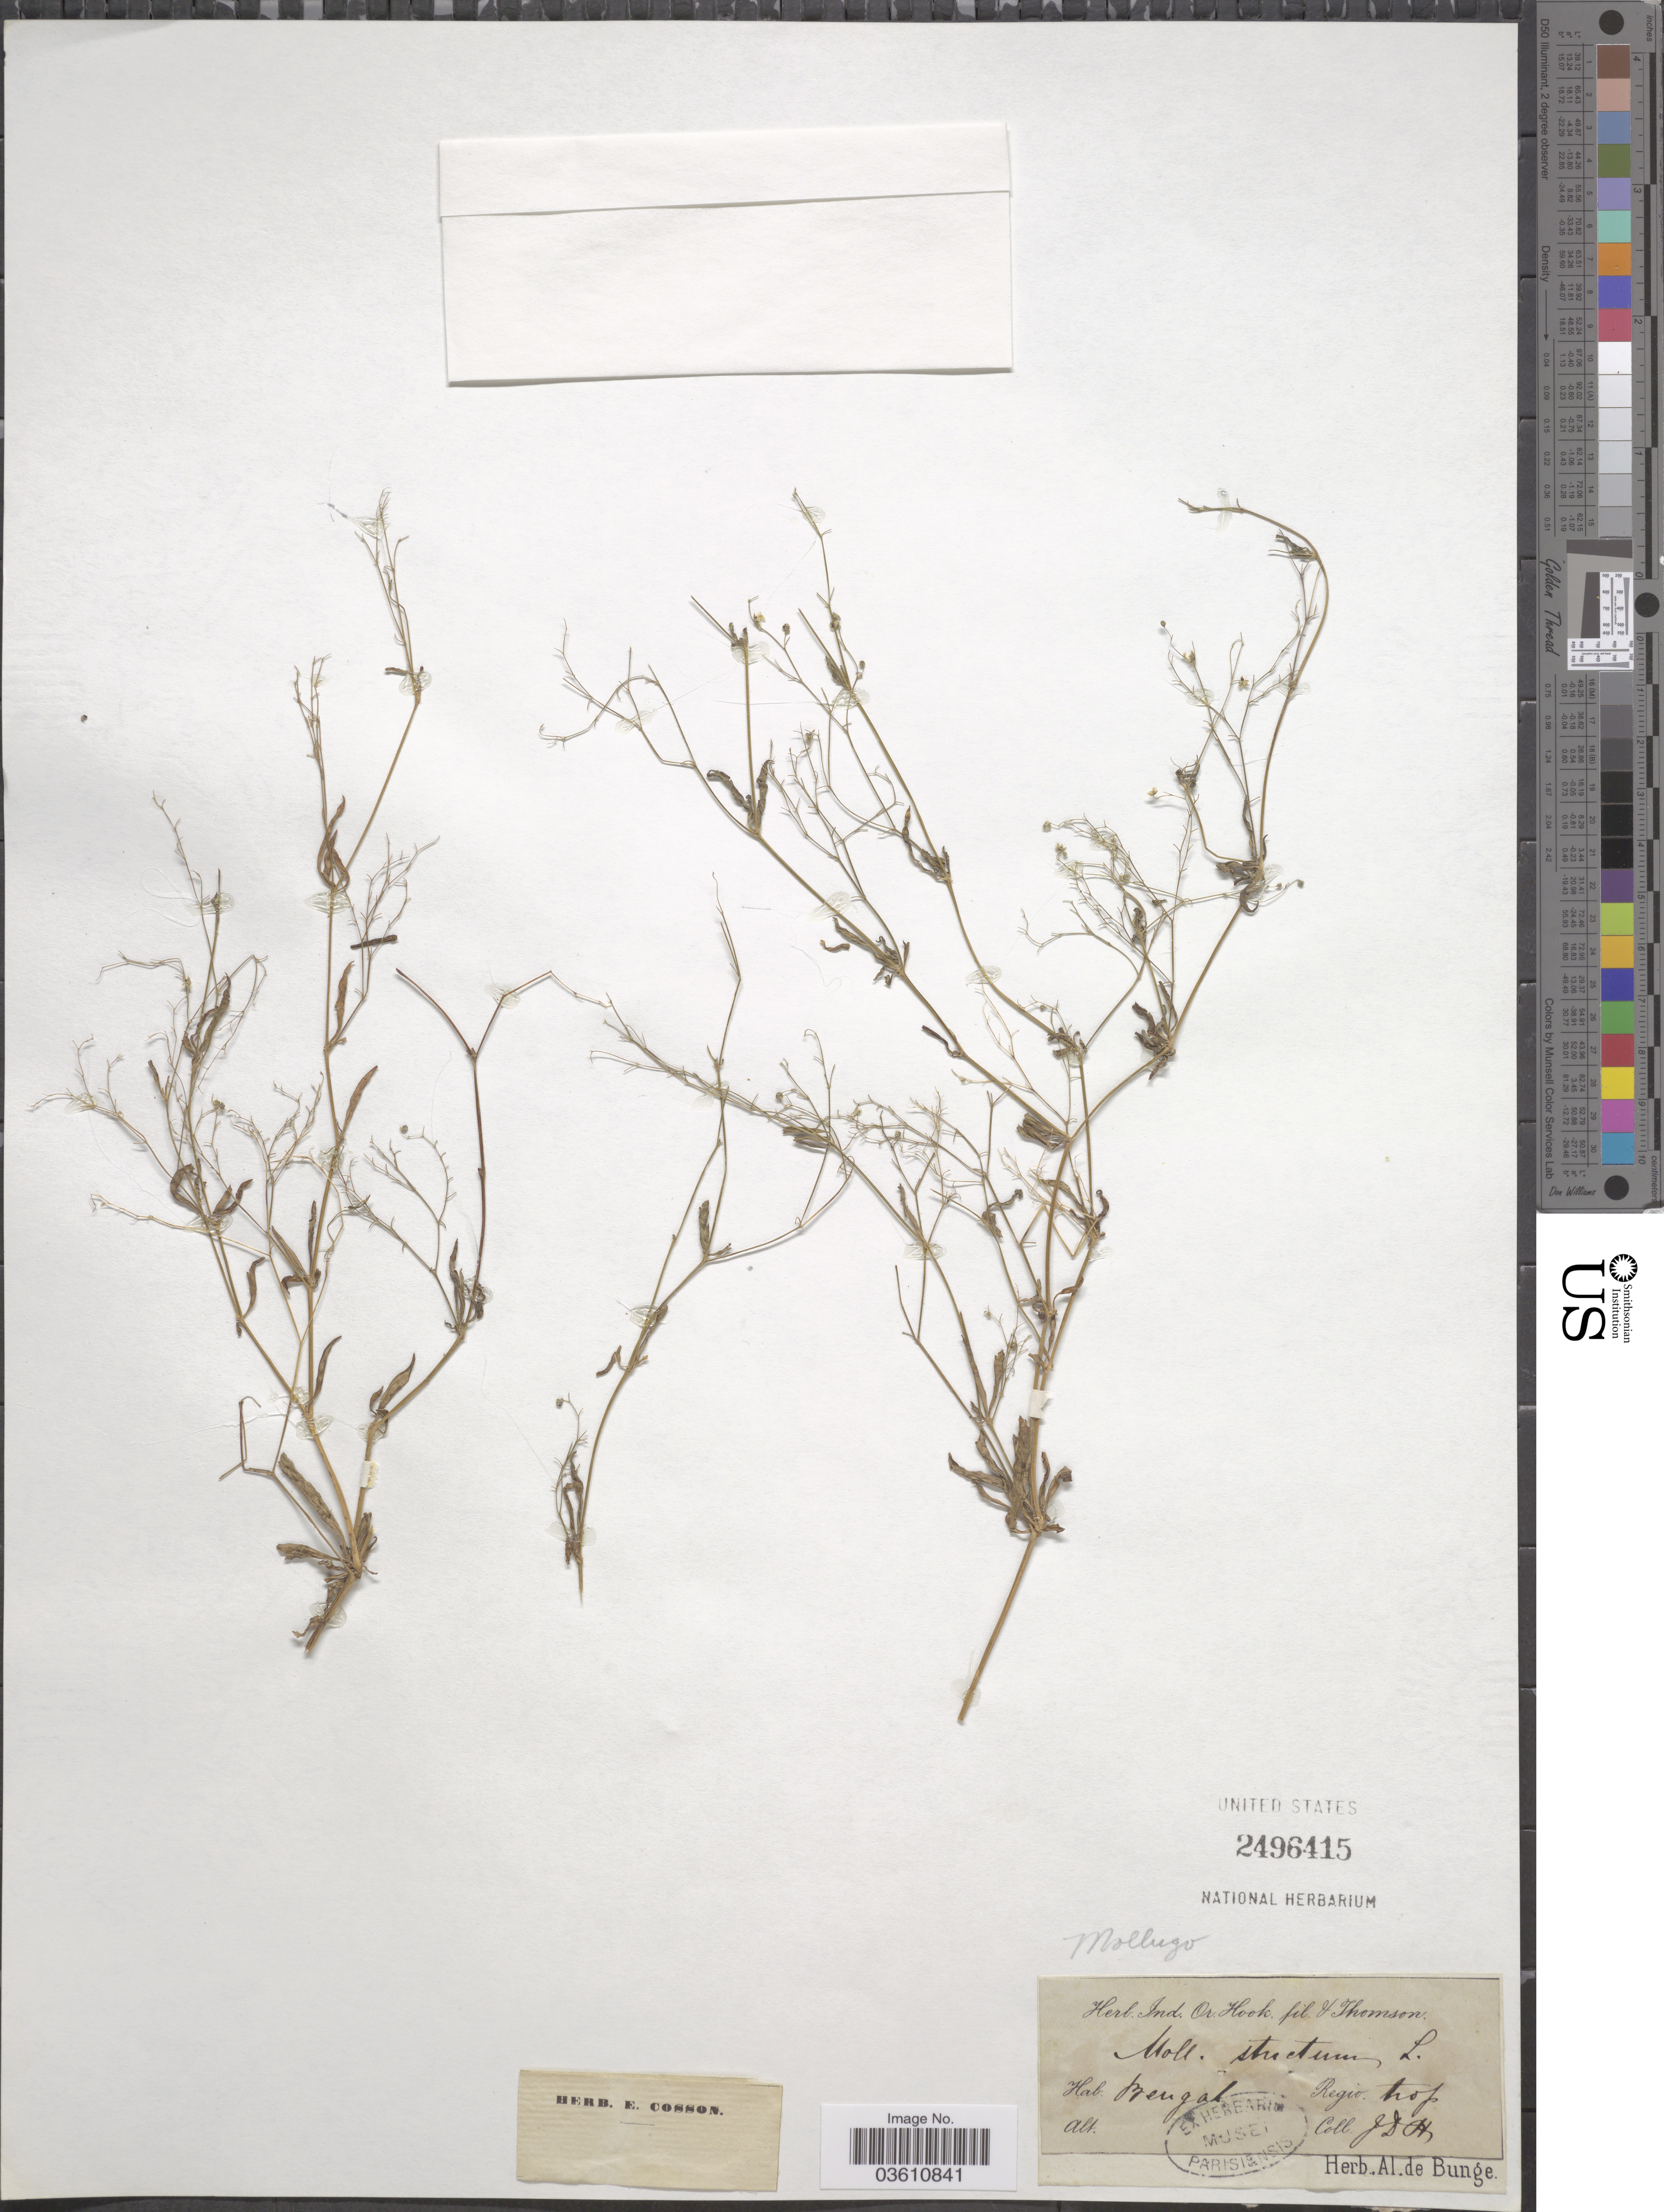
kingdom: Plantae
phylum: Tracheophyta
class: Magnoliopsida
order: Caryophyllales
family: Molluginaceae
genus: Trigastrotheca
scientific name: Trigastrotheca pentaphylla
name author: (L.) Thulin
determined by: Strong, Mark T., (BOT), Smithsonian Institution - National Museum of Natural History (UNITED STATES)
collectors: J. D. Hooker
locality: Bengal. Regio. trop.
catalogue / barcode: US 2496415